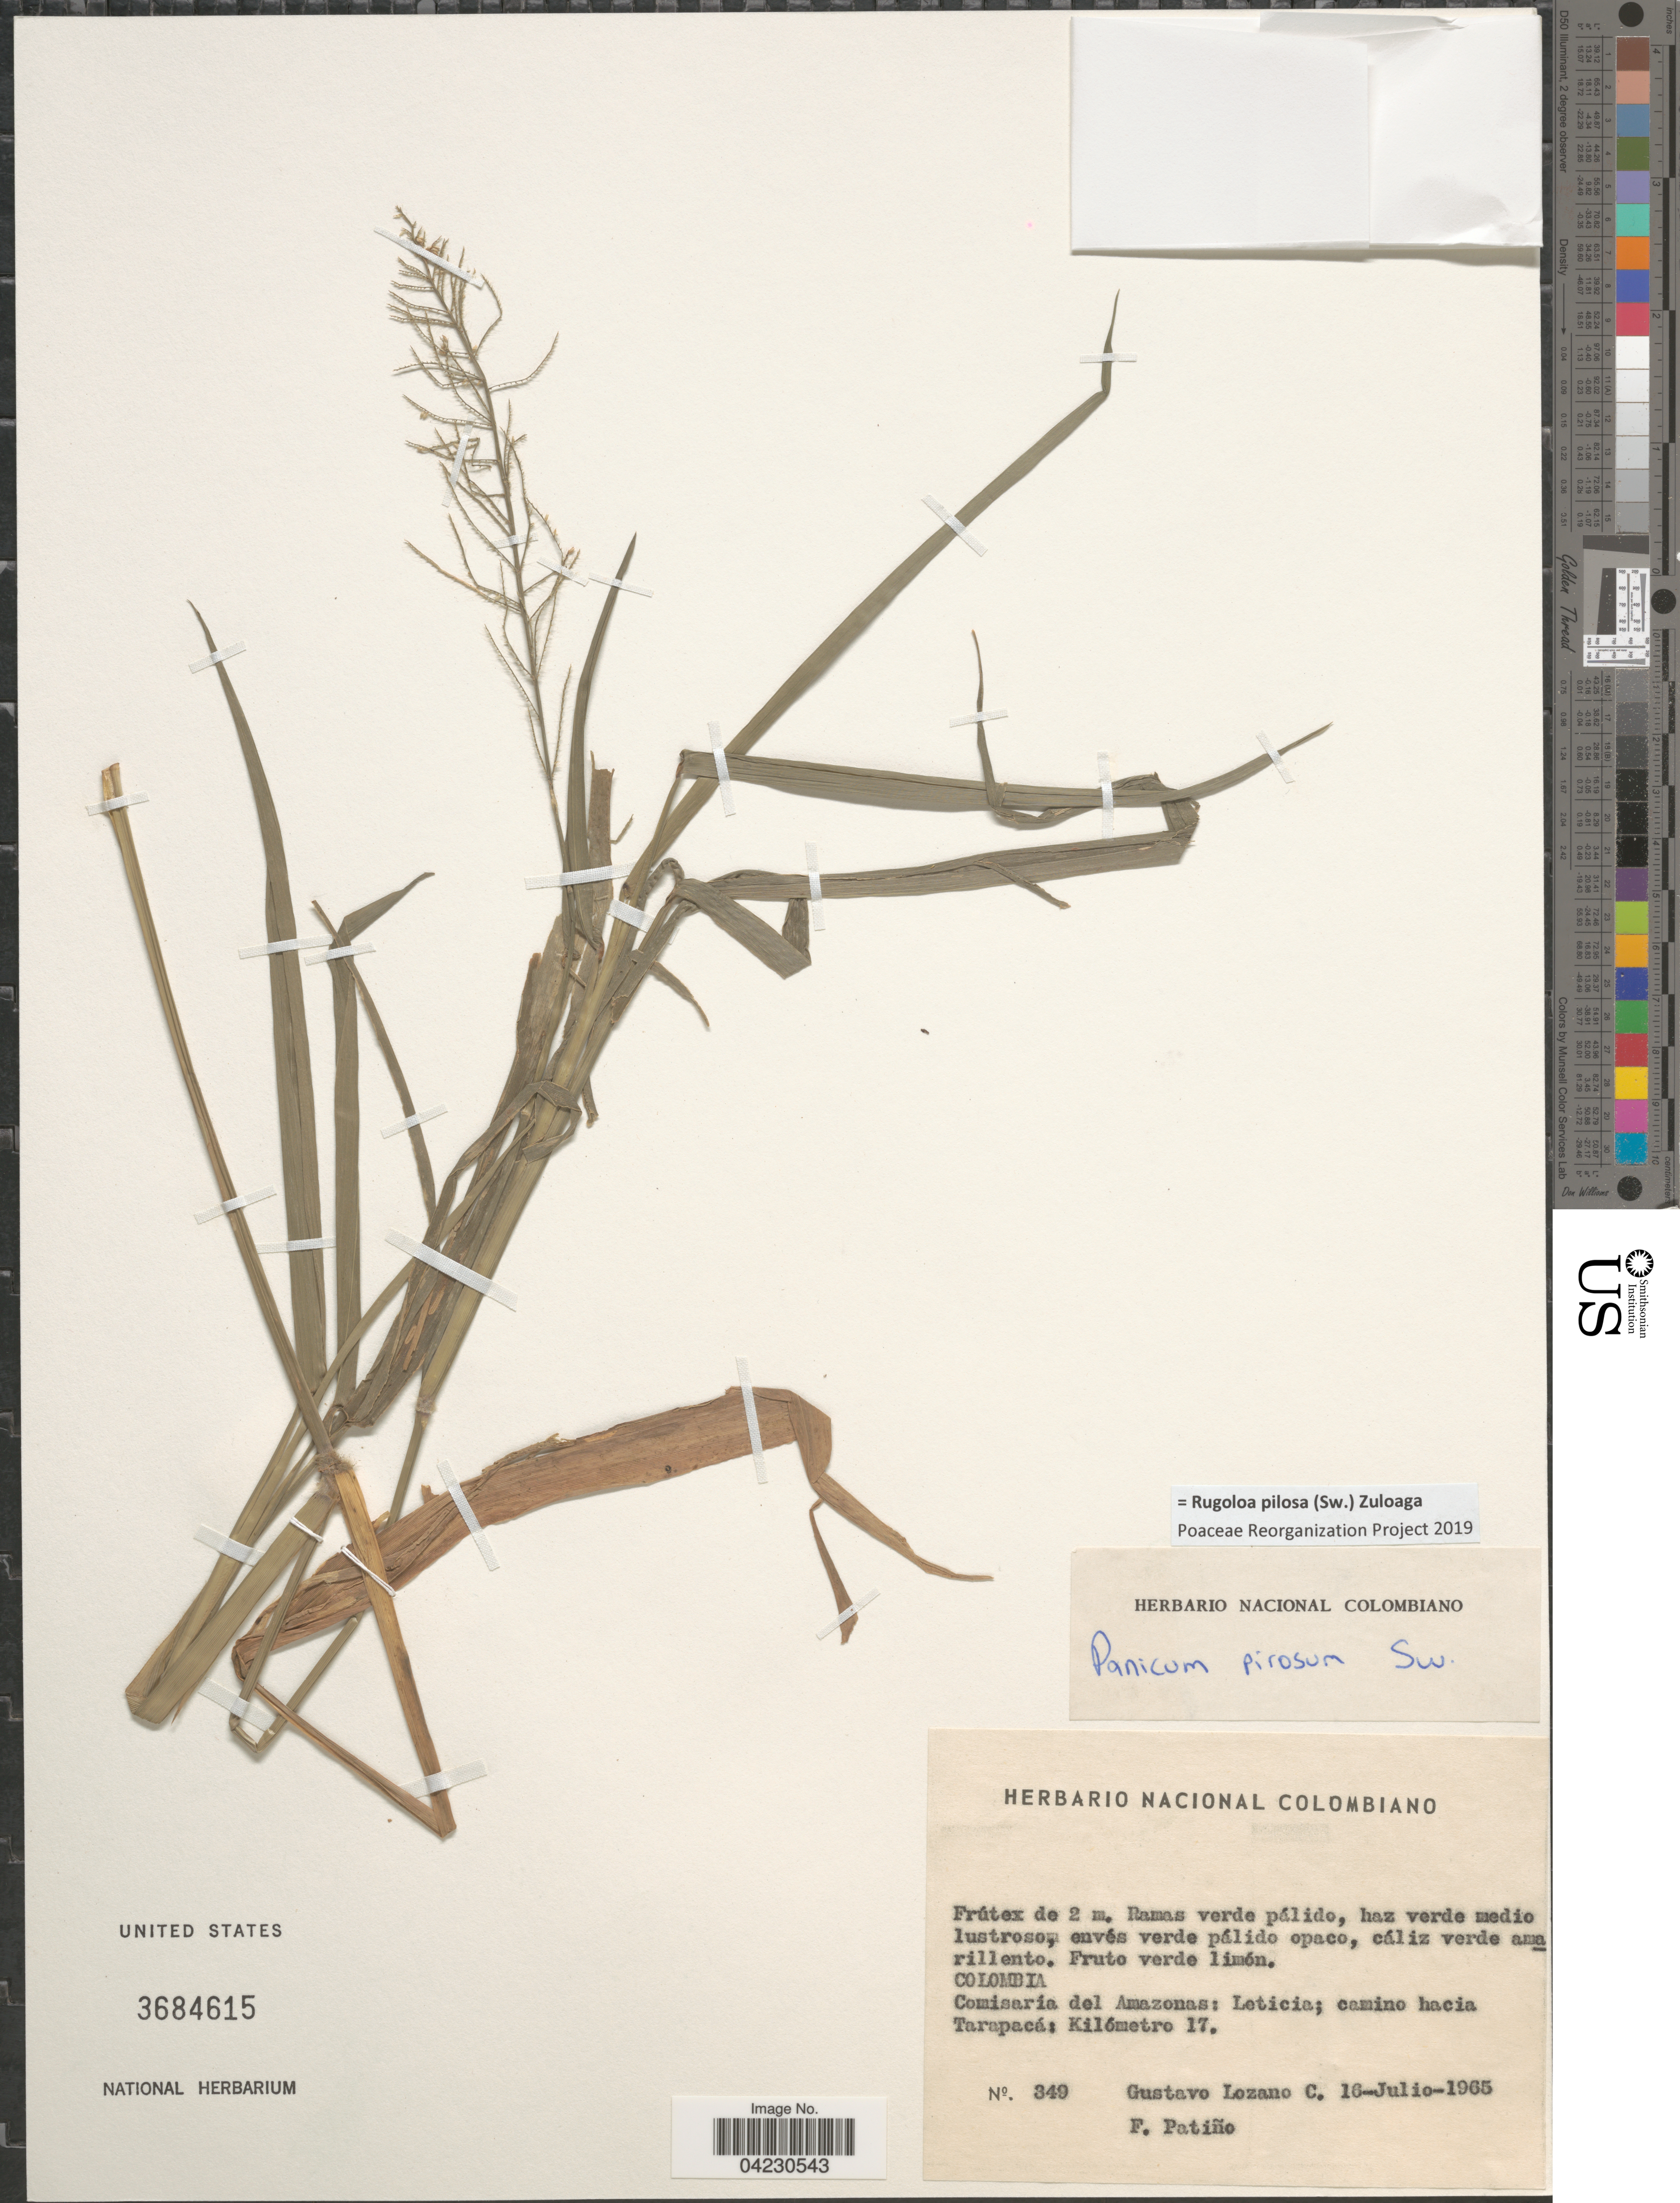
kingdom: Plantae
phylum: Tracheophyta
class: Liliopsida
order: Poales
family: Poaceae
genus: Rugoloa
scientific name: Rugoloa pilosa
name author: (Sw.) Zuloaga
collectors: G. Lozano-Contreras & F. Patino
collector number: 349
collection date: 1965-07-16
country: Colombia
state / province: Amazônas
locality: Comisaria del Amazonas: Leticia; camino hacia Tarapacá: Kilómetro 17.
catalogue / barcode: US 3684615